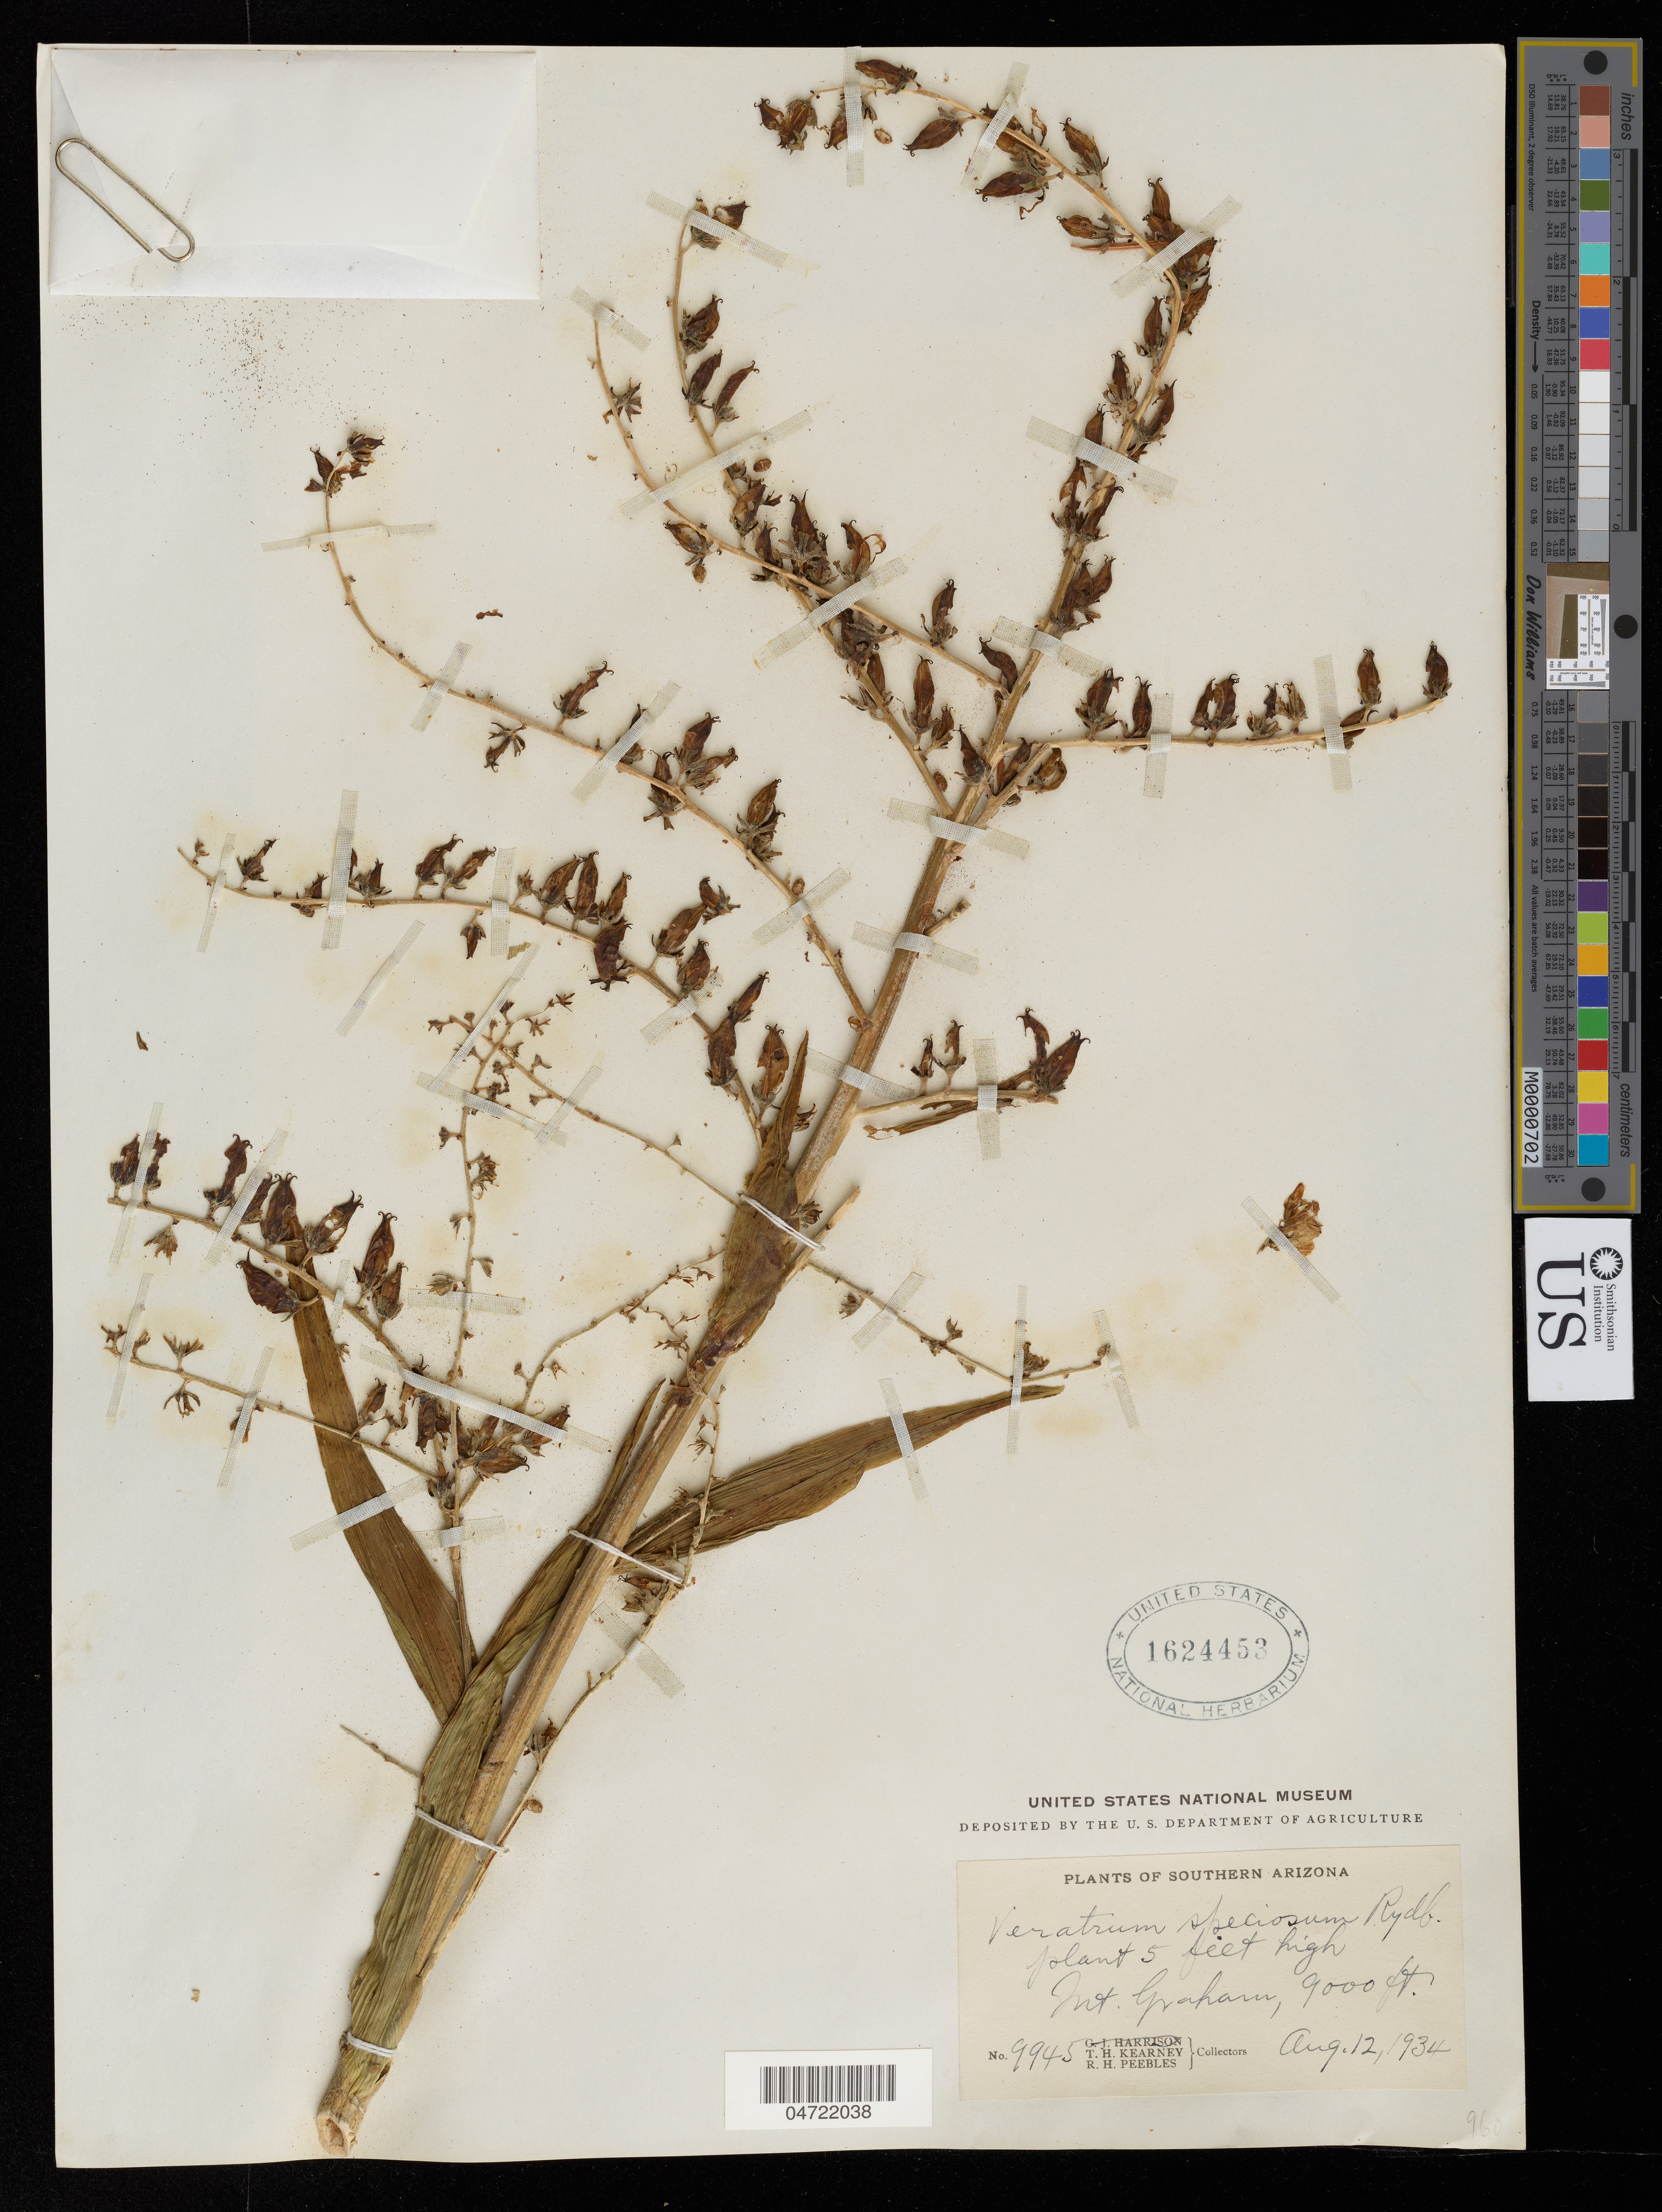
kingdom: Plantae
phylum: Tracheophyta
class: Liliopsida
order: Liliales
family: Melanthiaceae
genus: Veratrum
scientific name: Veratrum speciosum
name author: Rydb.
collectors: T. H. Kearney & R. H. Peebles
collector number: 9945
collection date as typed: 12 Aug 1934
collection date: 1934-08-12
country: United States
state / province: Arizona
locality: Mount Graham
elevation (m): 2743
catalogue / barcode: US 1624453